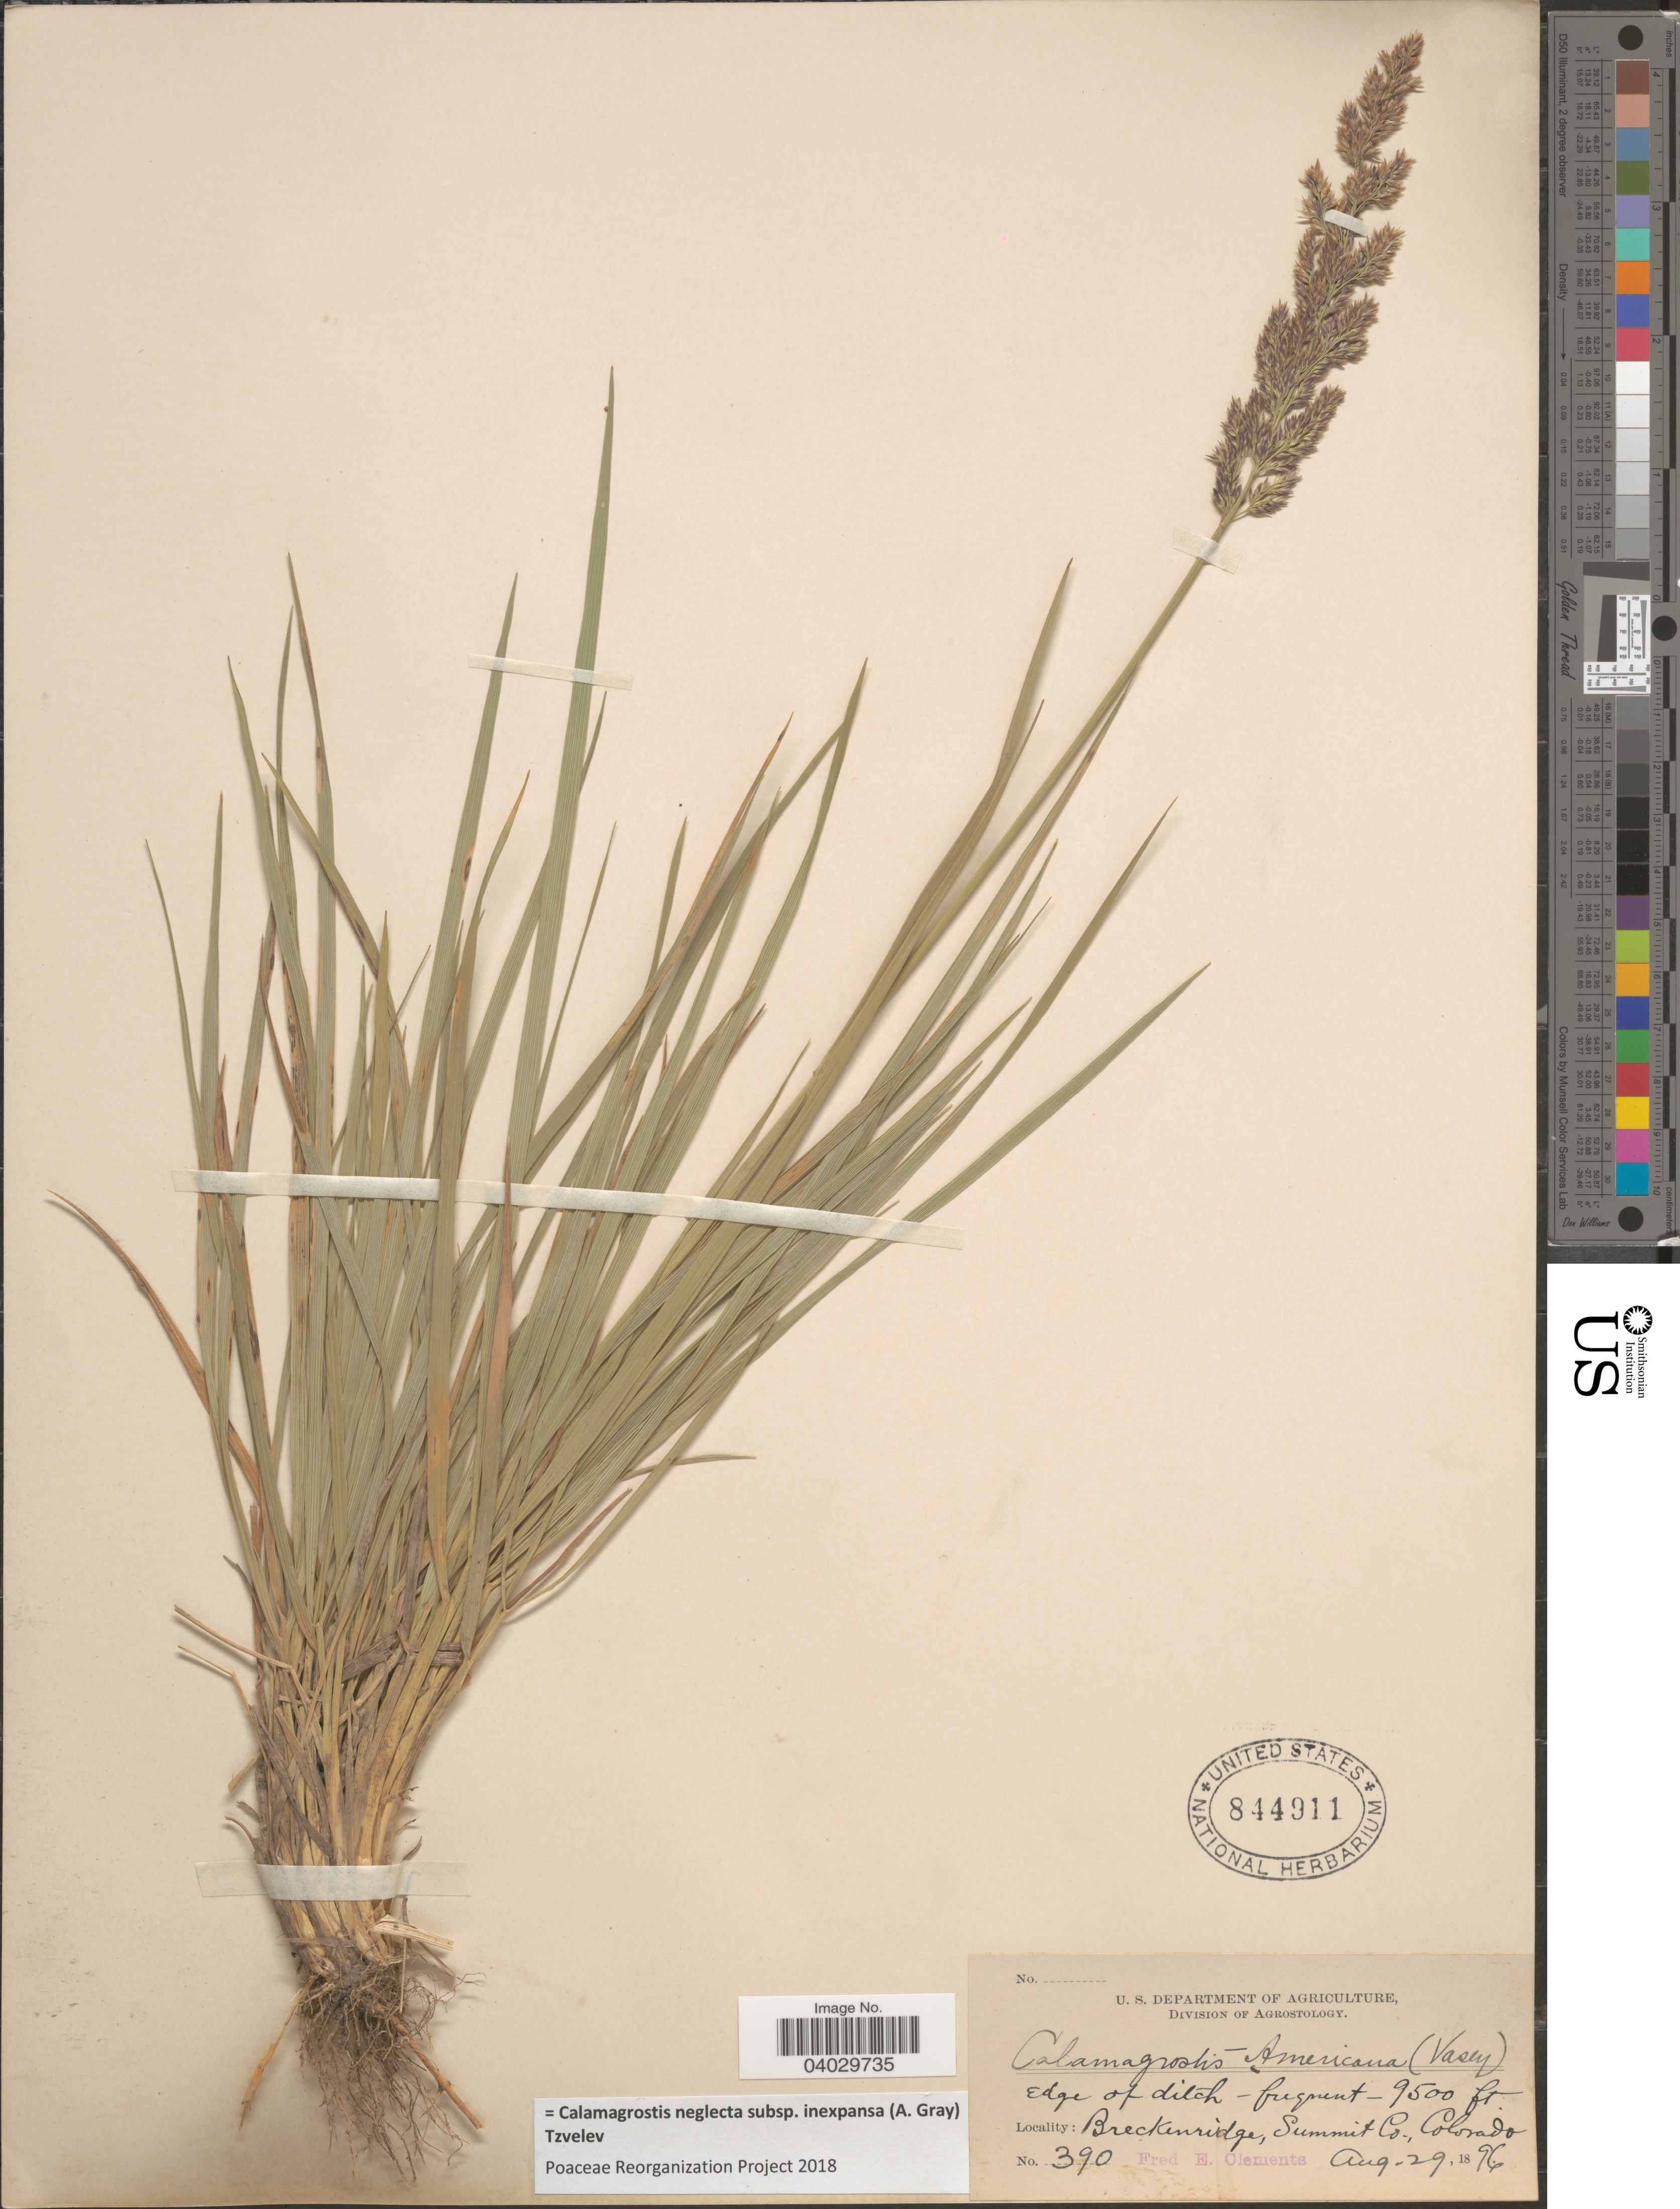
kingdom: Plantae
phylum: Tracheophyta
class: Liliopsida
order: Poales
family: Poaceae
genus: Calamagrostis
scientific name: Calamagrostis neglecta subsp. inexpansa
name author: (A. Gray) Tzvelev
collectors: F. E. Clements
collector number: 390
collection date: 1896-08-29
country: United States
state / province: Colorado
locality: Breckenridge, Summit Co.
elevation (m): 2896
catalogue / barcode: US 844911